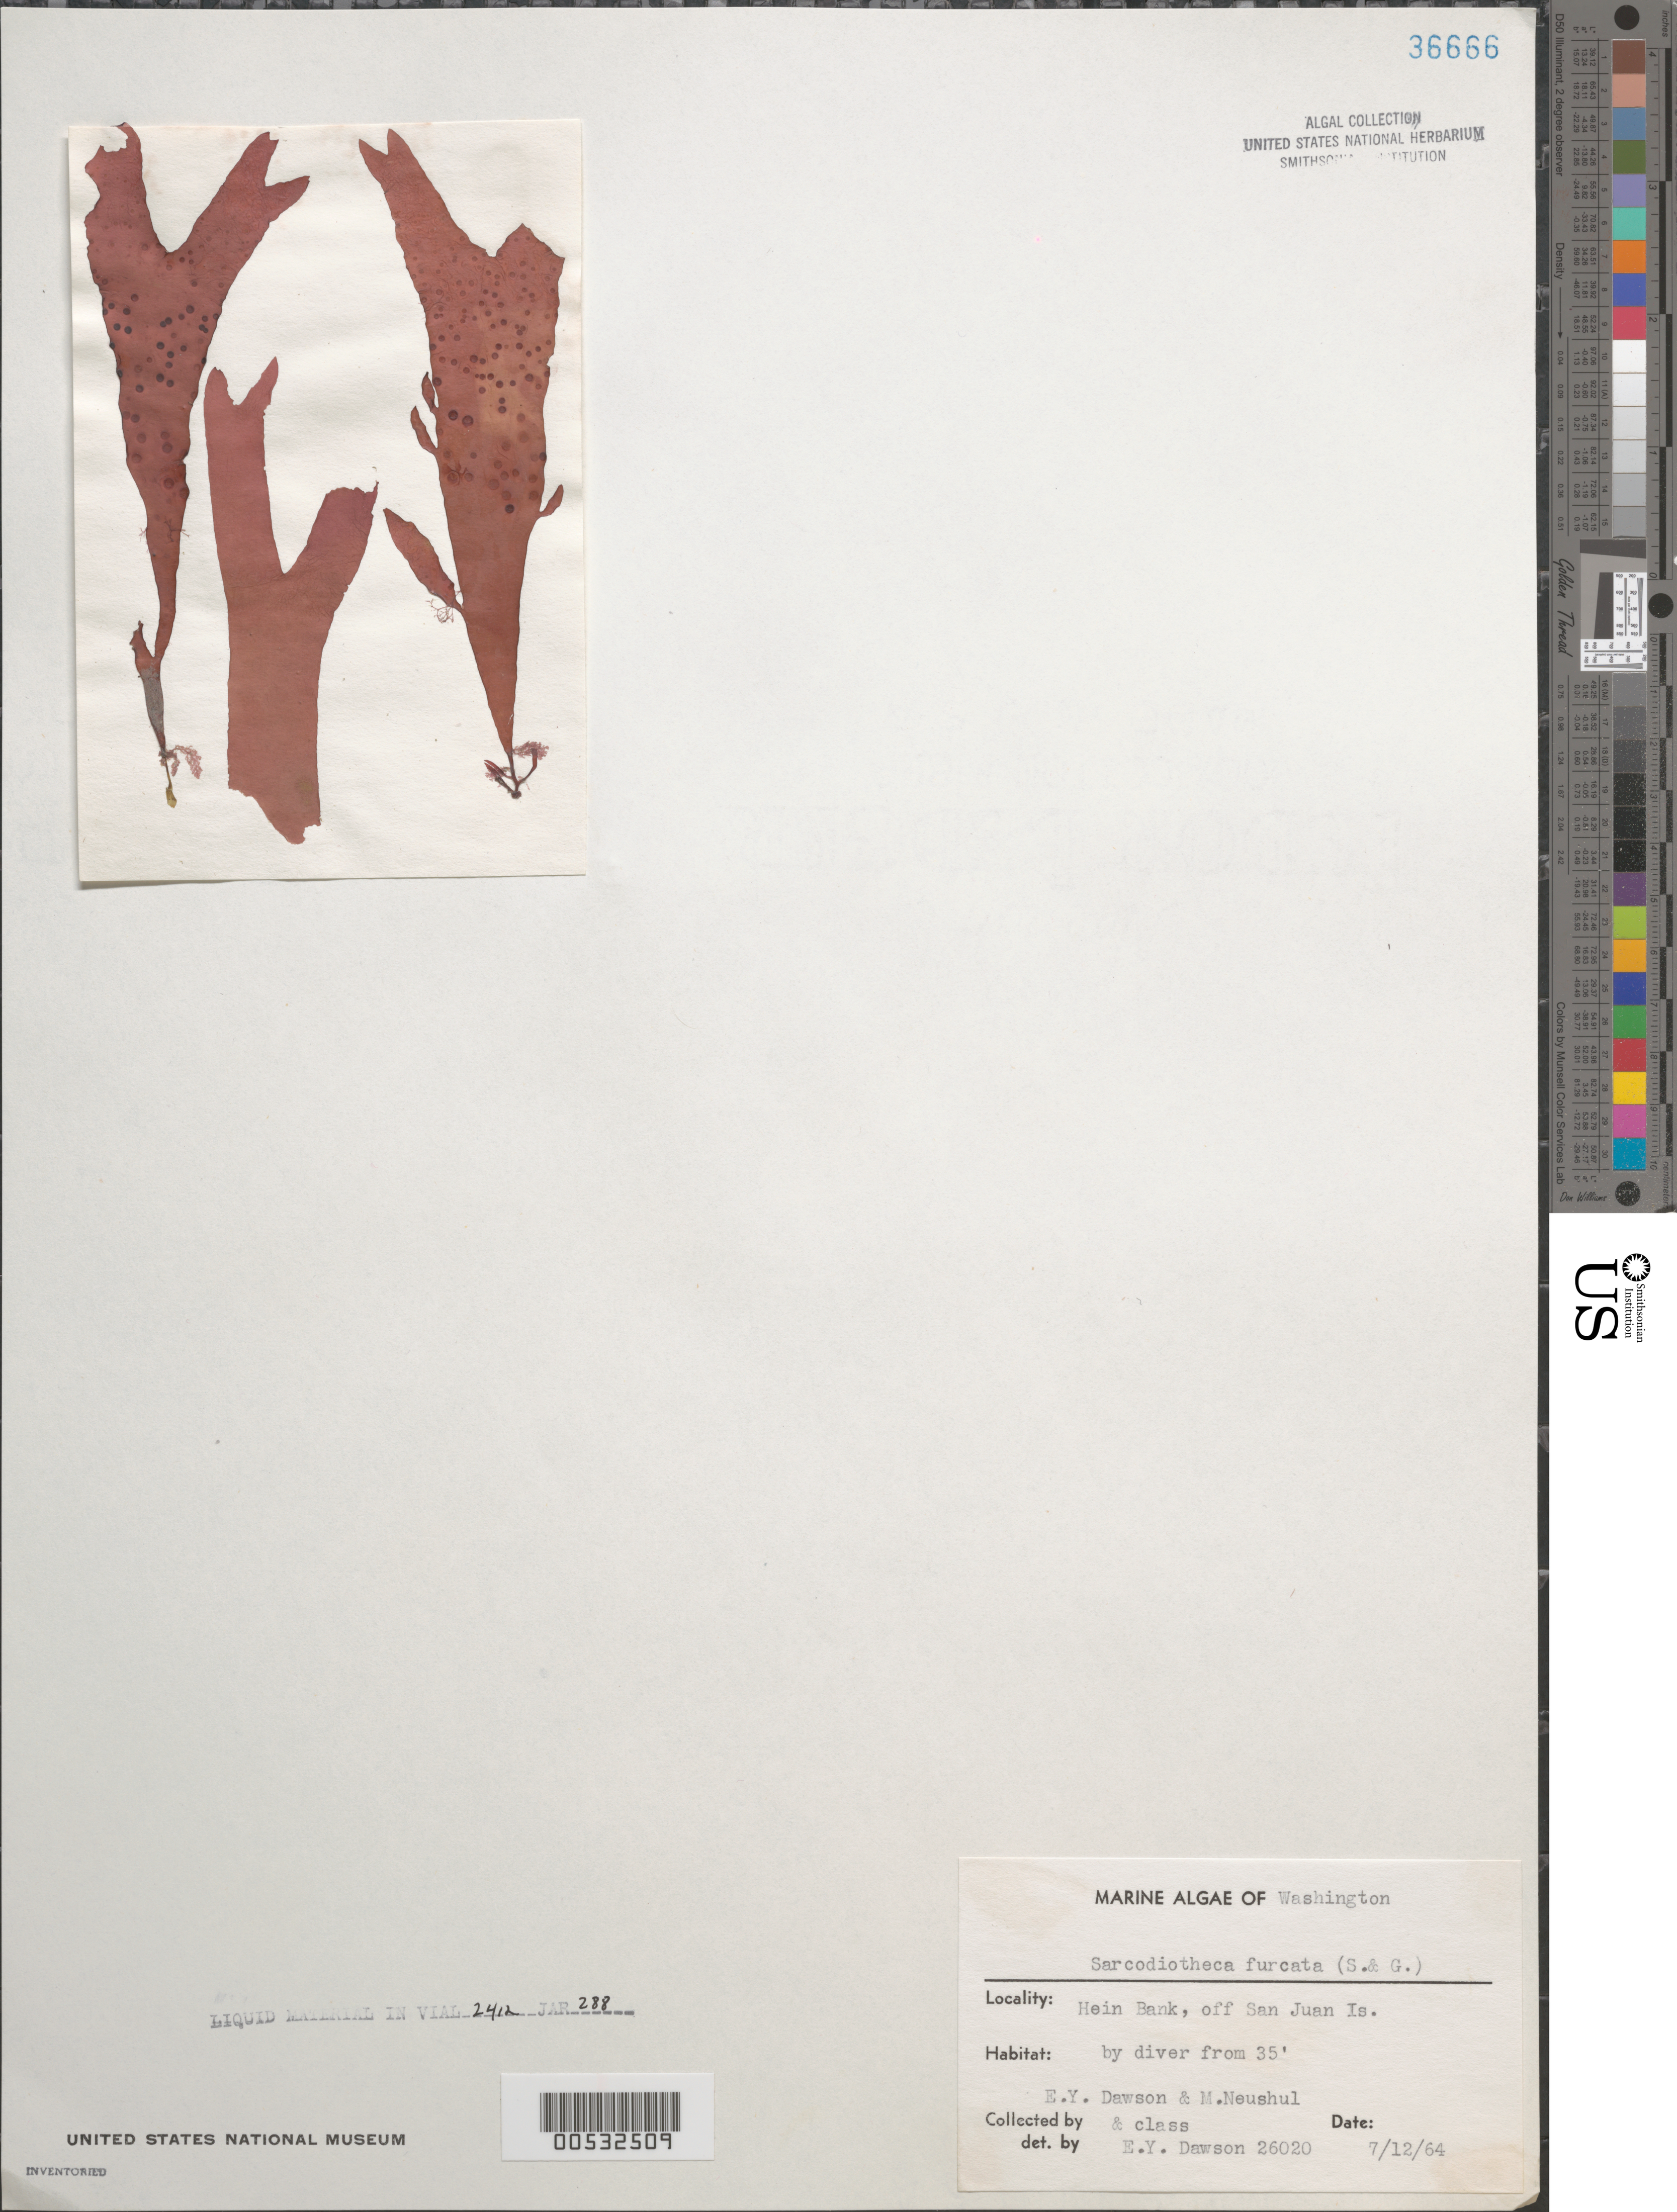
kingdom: Plantae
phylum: Rhodophyta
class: Florideophyceae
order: Gigartinales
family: Solieriaceae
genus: Sarcodiotheca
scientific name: Sarcodiotheca furcata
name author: (Setch. & N.L. Gardner) Kylin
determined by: Dawson, E. Y.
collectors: E. Y. Dawson & M. Neushul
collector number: EYD 26020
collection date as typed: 12 Jul 1963 or 12 Jul 1964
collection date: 1963-07-12 or 1964-07-12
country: United States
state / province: Washington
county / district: San Juan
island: San Juan Island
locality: Hein Bank, off San Juan Island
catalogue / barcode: US 36666